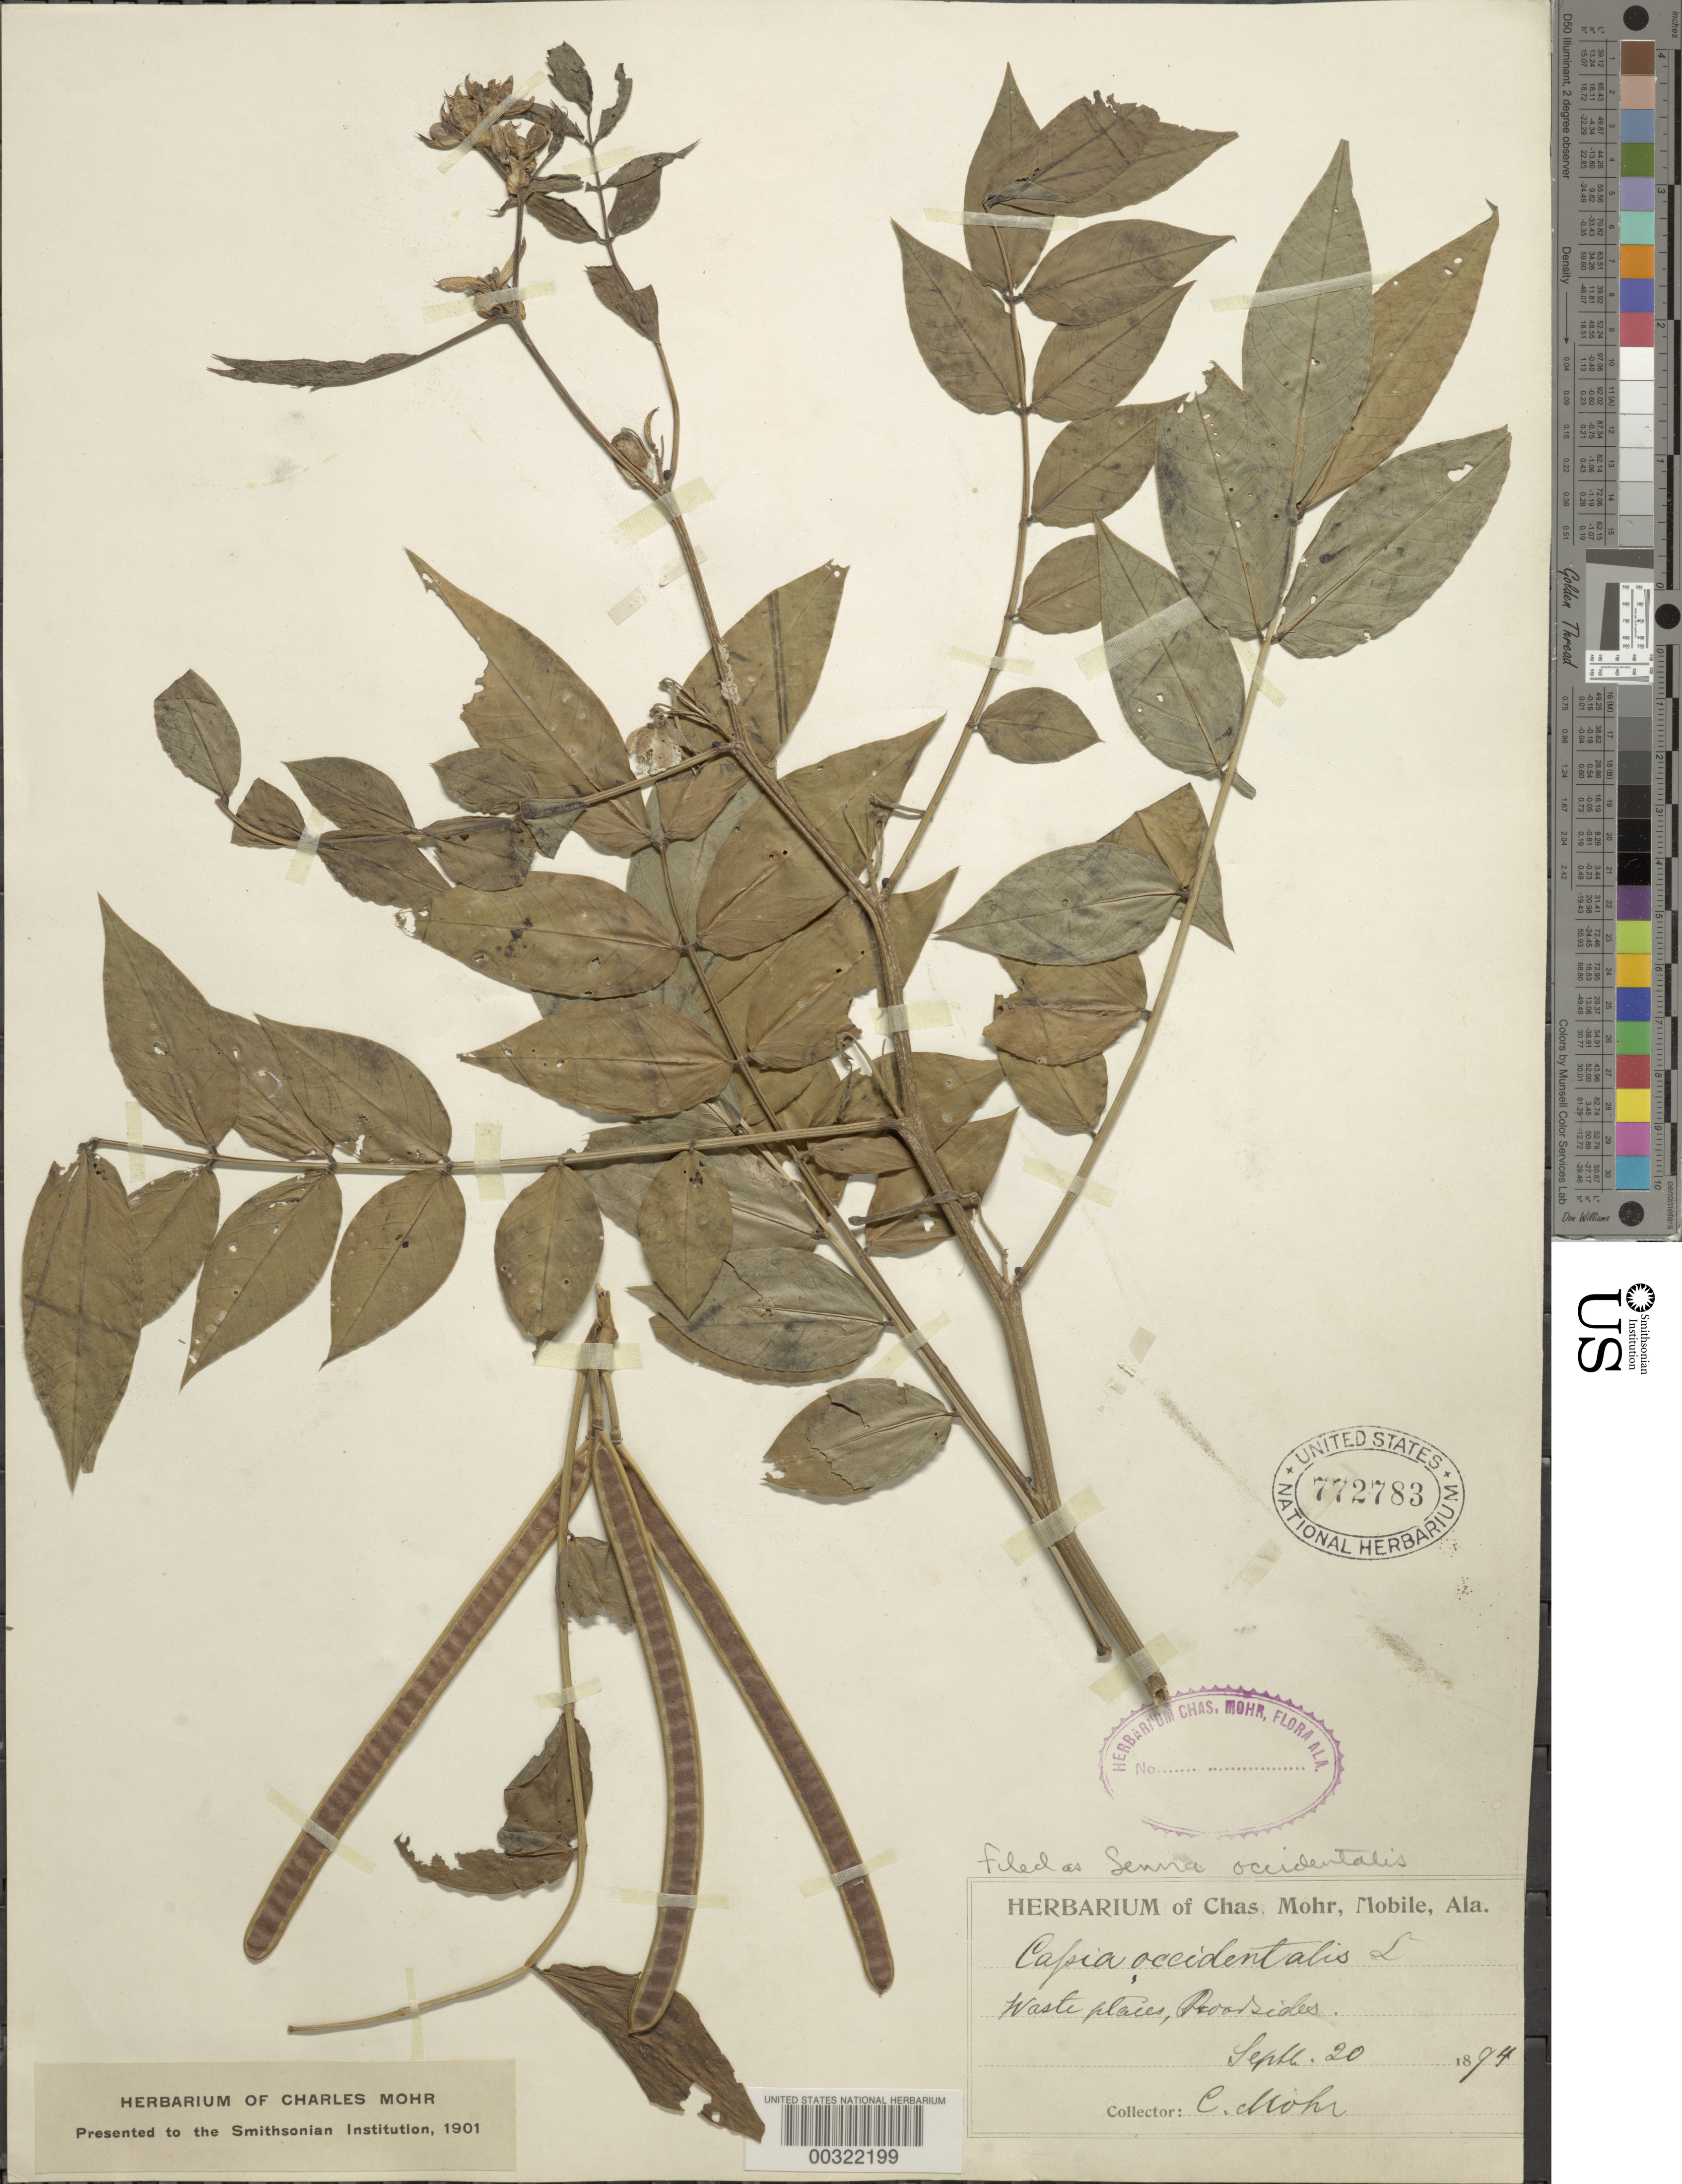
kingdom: Plantae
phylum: Tracheophyta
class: Magnoliopsida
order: Fabales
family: Fabaceae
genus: Senna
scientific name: Senna occidentalis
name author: (L.) Link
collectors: C. T. Mohr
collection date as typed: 20 Sep 1894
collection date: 1894-09-20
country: United States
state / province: Alabama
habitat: Waste places, roadsides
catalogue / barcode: US 772783